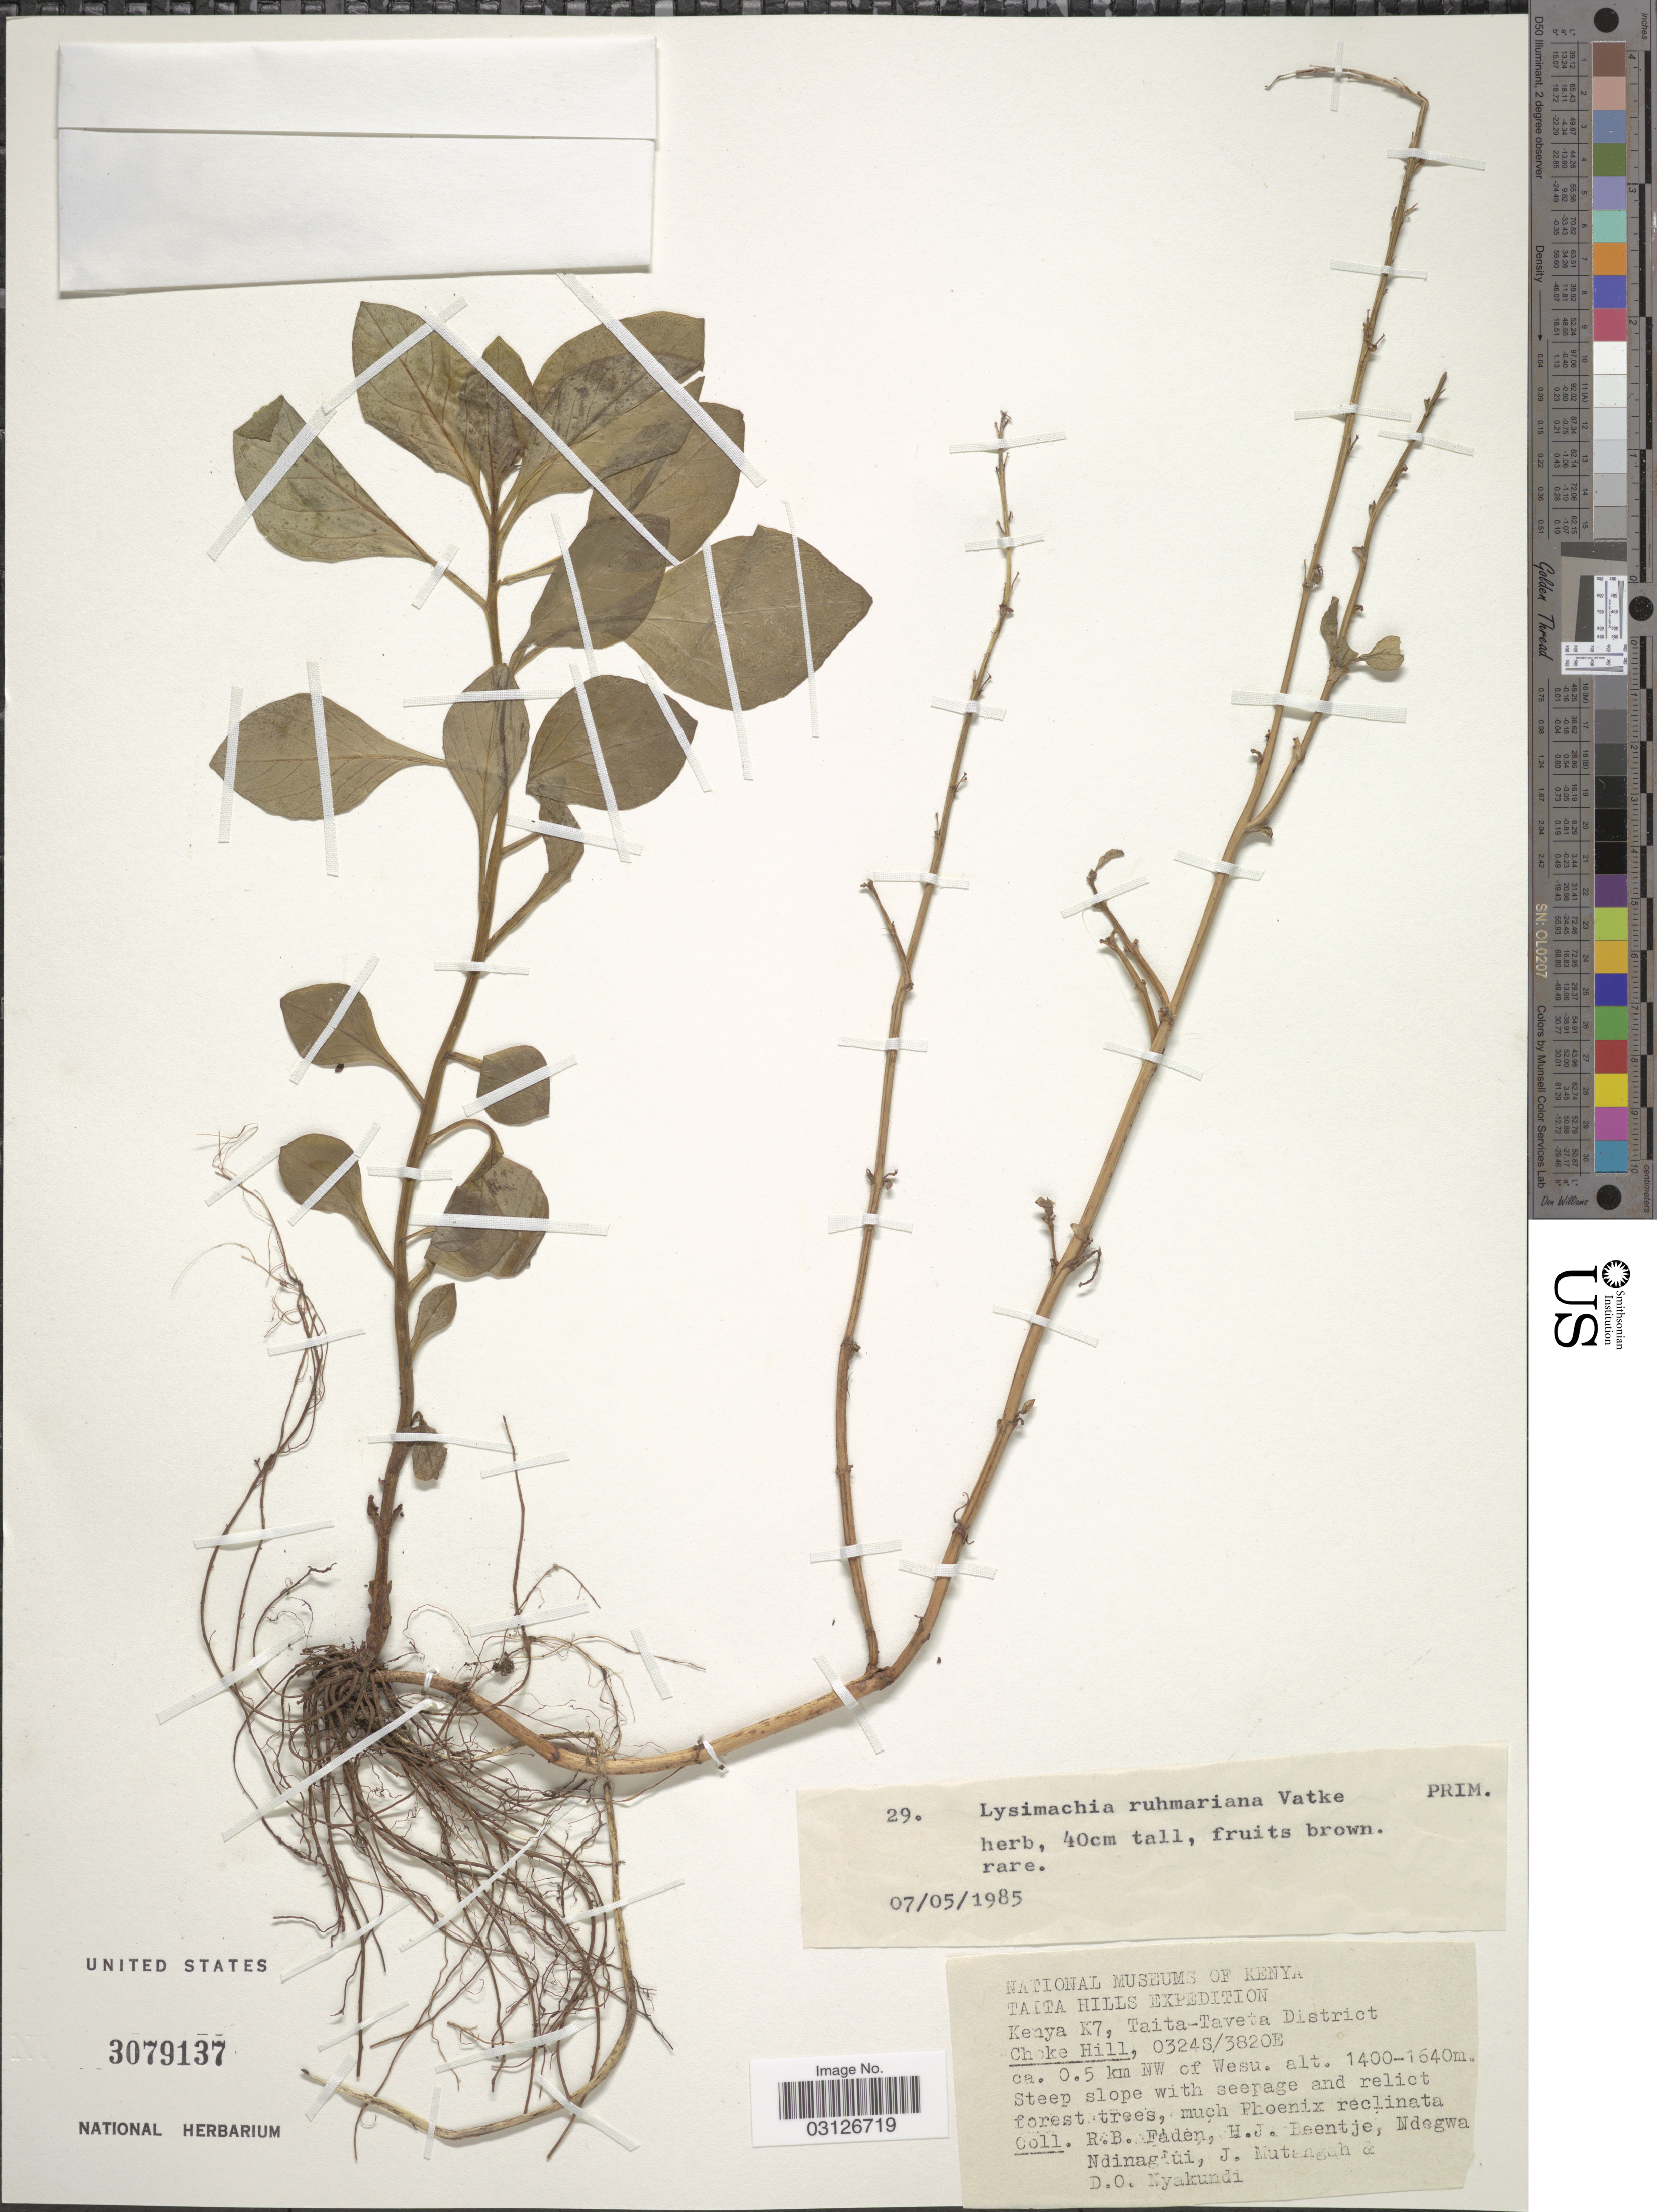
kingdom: Plantae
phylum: Tracheophyta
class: Magnoliopsida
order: Ericales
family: Primulaceae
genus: Lysimachia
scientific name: Lysimachia ruhmeriana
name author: Vatke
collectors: R. B. Faden, H. J. Beentje, Ndegwa Ndiang'ui, J. Mutangah & D. Nyakundi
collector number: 29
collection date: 1985-05-07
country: Kenya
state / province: Taita Taveta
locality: Taita Hills. K7, Taita-Taveta District. Choke Hill. Ca. 0.5 km NW of Wesu.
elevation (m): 1400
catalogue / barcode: US 3079137